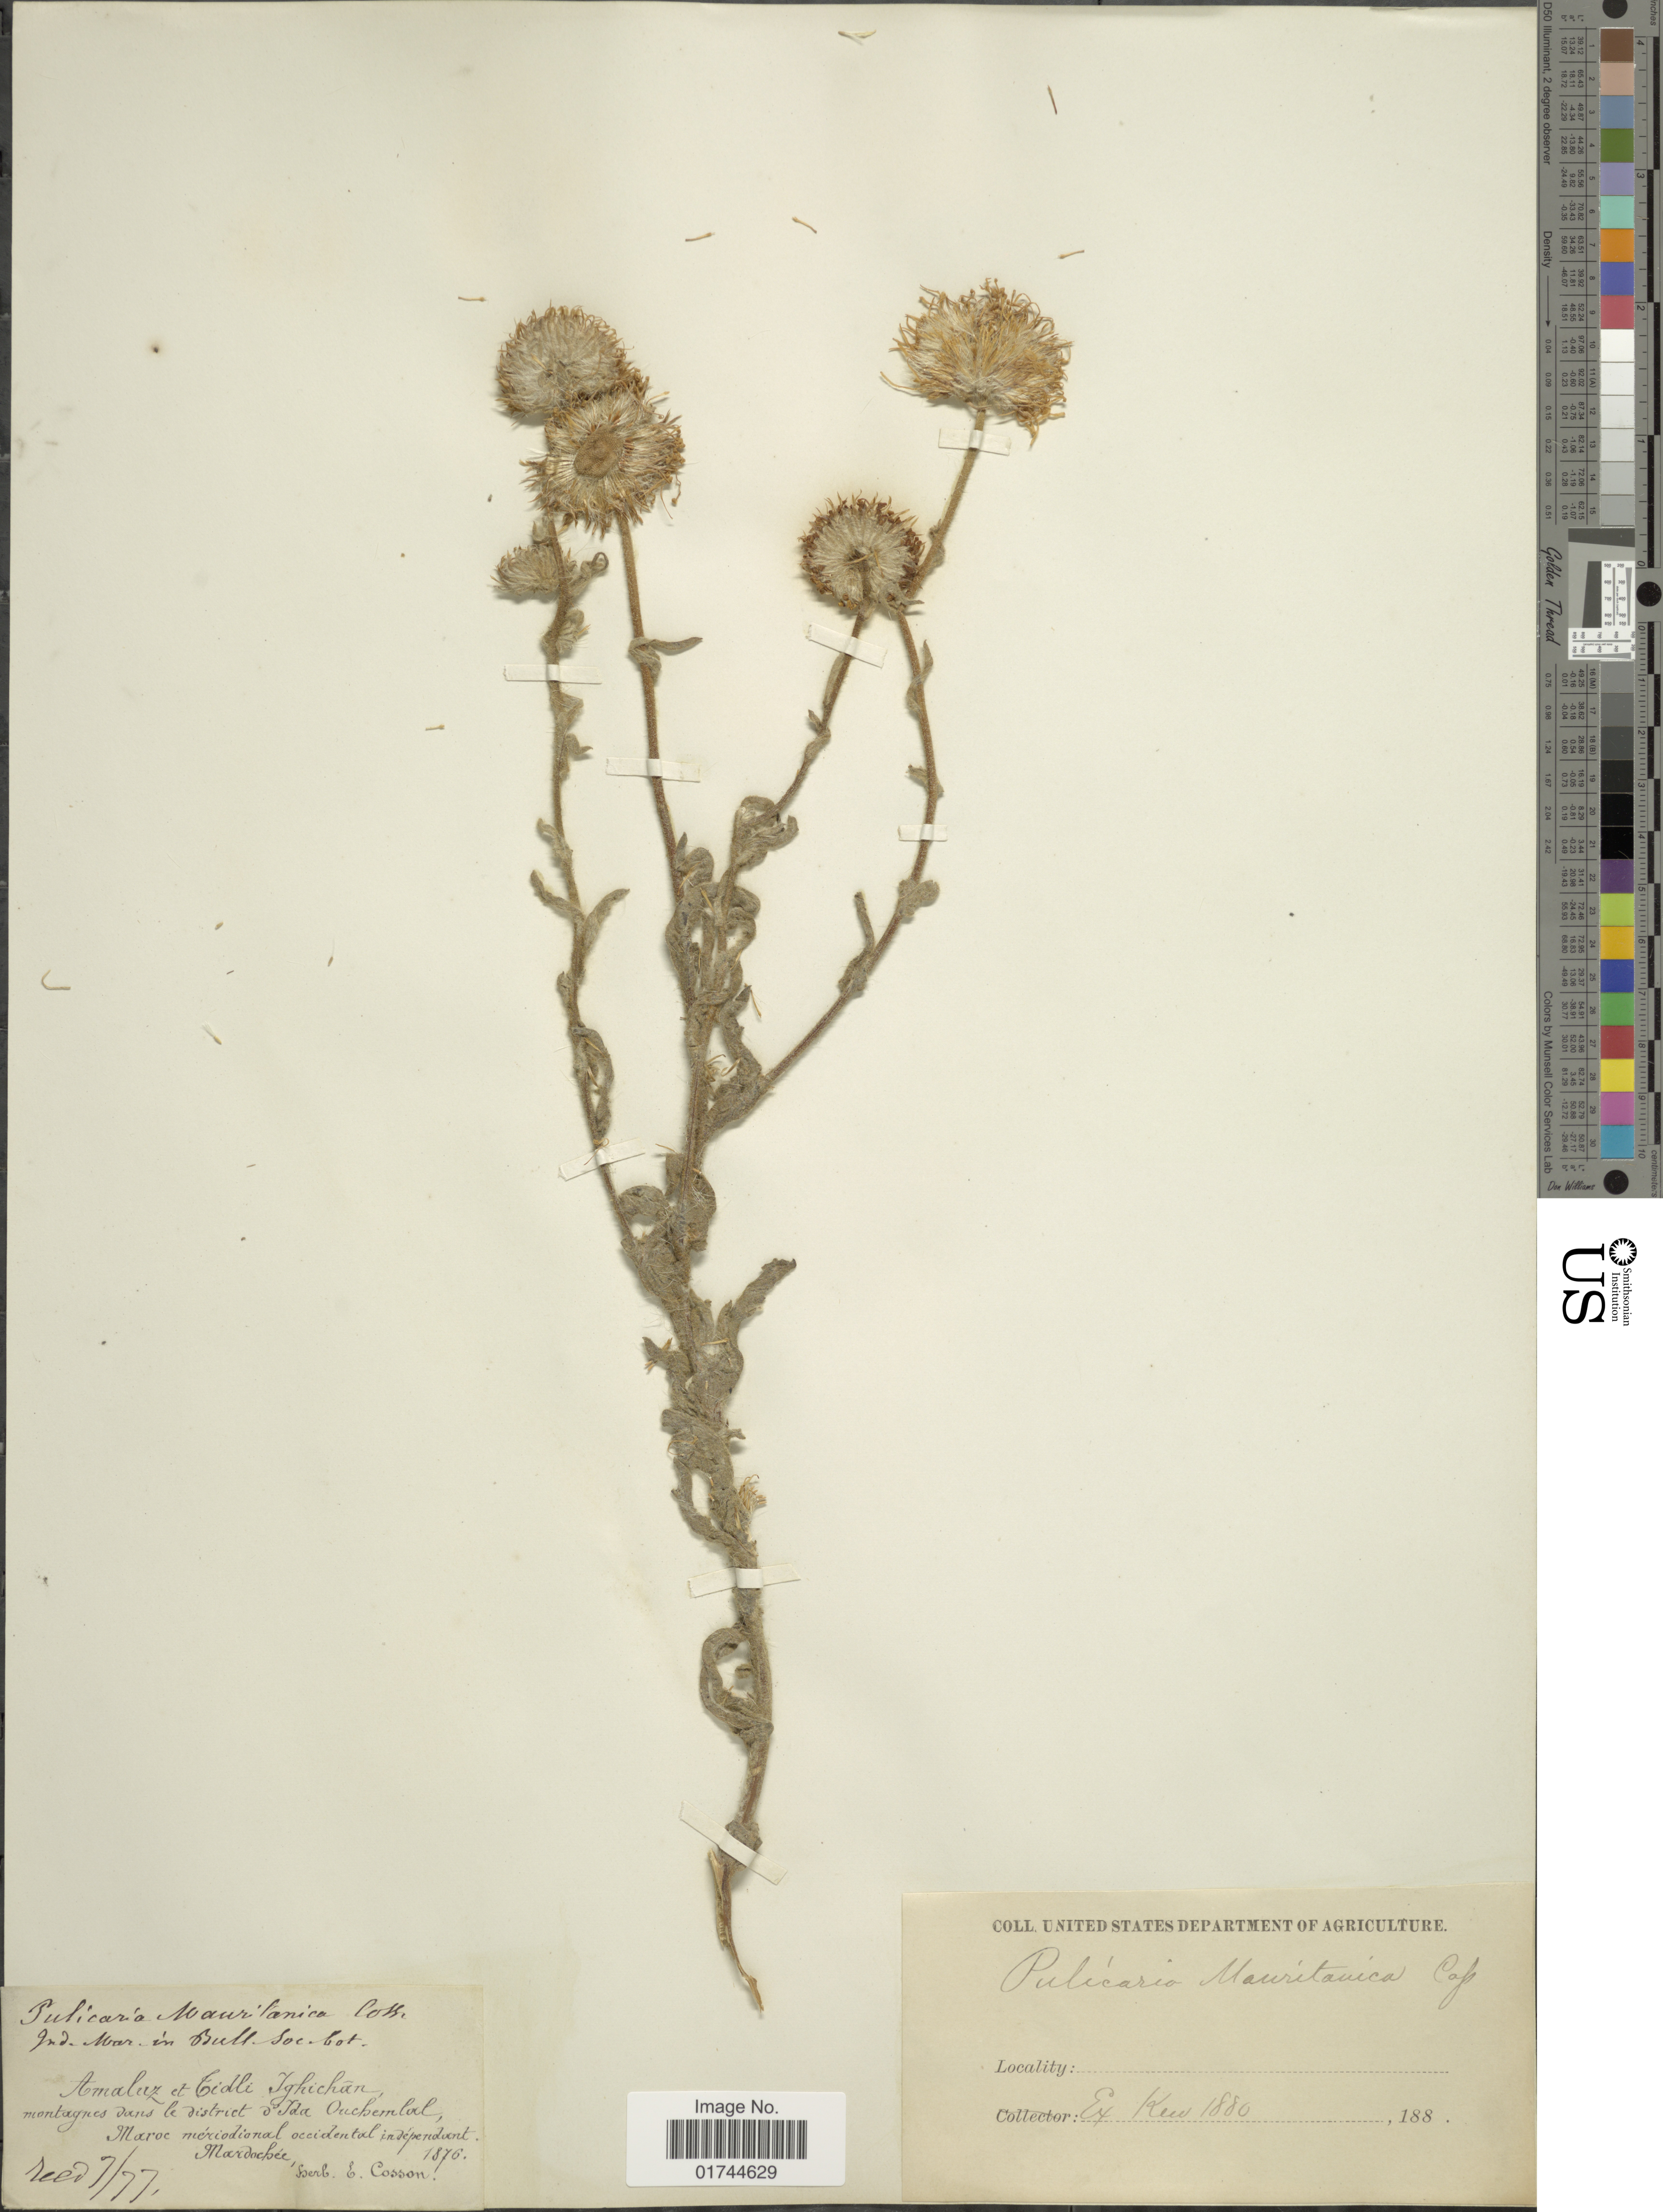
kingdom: Plantae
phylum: Tracheophyta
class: Magnoliopsida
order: Asterales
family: Asteraceae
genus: Pulicaria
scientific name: Pulicaria mauritanica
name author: Batt.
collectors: Mardochee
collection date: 1876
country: Morocco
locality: Amalaz et Tidli Ighichan, montagnes dans le district d'Ida Ouchemlal, Maroc meriodional occidental independant.